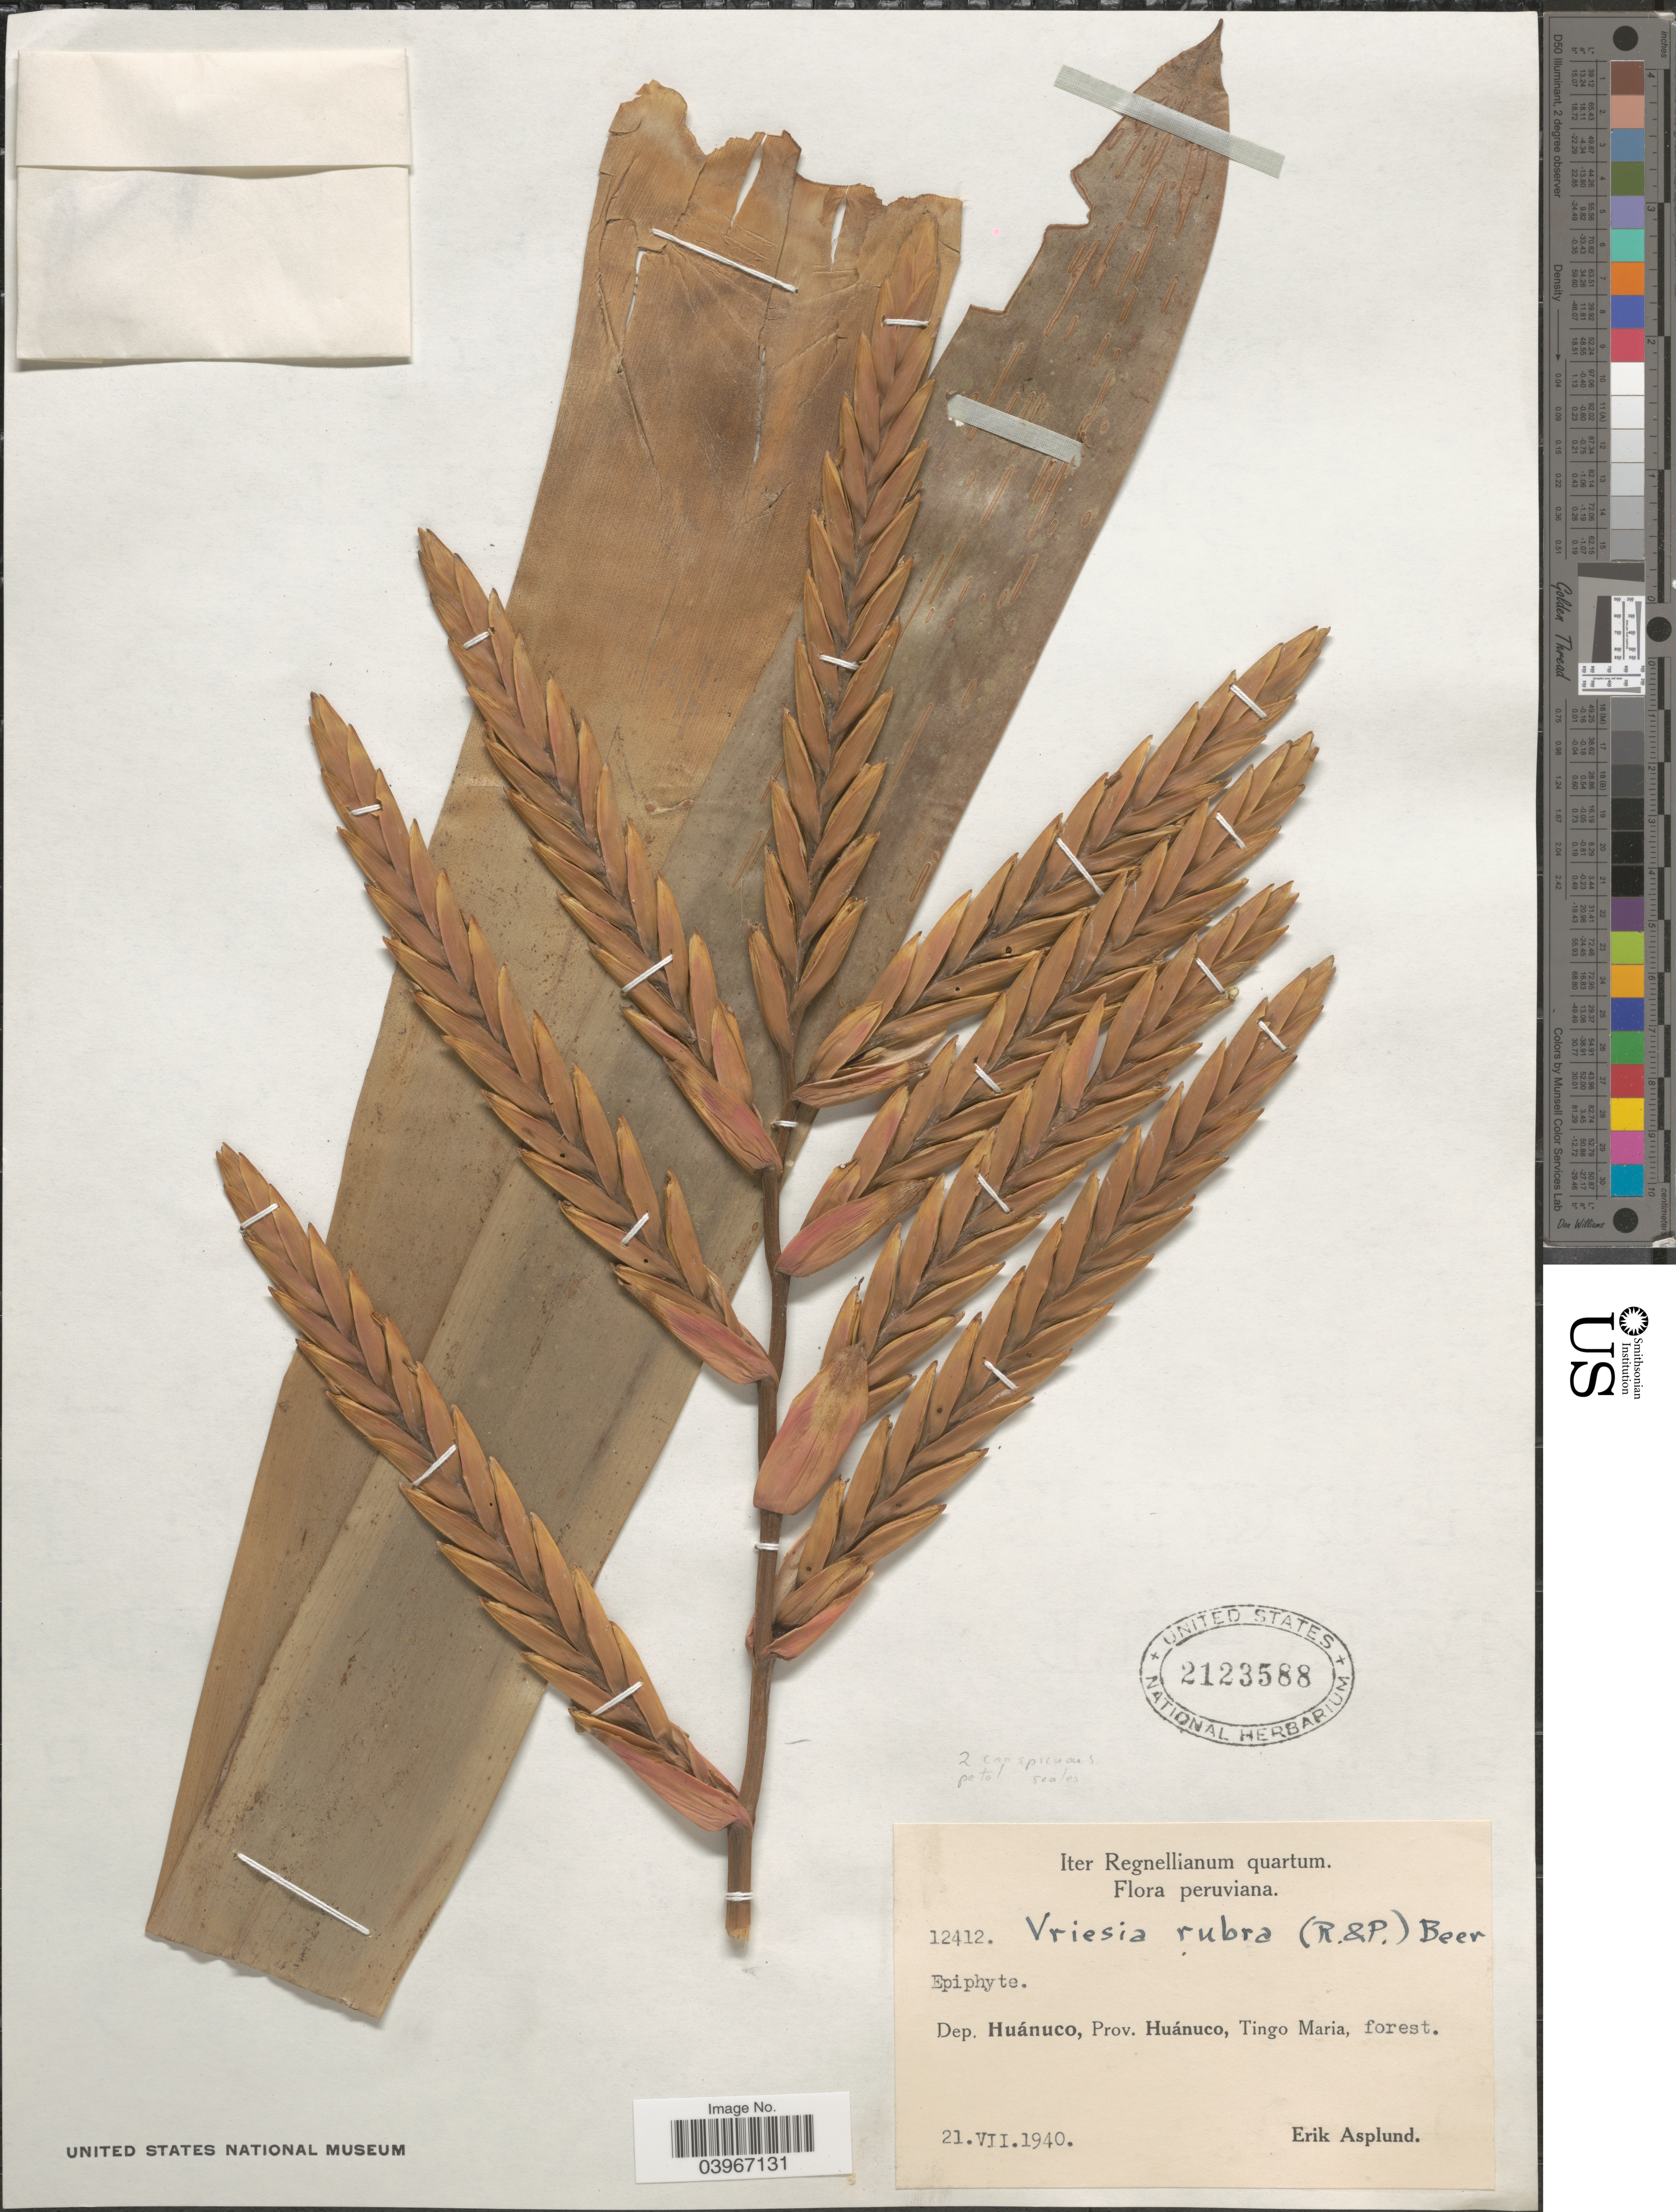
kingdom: Plantae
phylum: Tracheophyta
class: Liliopsida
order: Poales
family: Bromeliaceae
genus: Vriesea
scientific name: Vriesea rubra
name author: (Ruiz & Pav.) Beer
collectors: E. Asplund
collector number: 12412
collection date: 1940-07-21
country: Peru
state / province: Huánuco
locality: Dep. Huánuco, Prov. Huánuco, Tingo Maria, forest.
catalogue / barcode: US 2123588